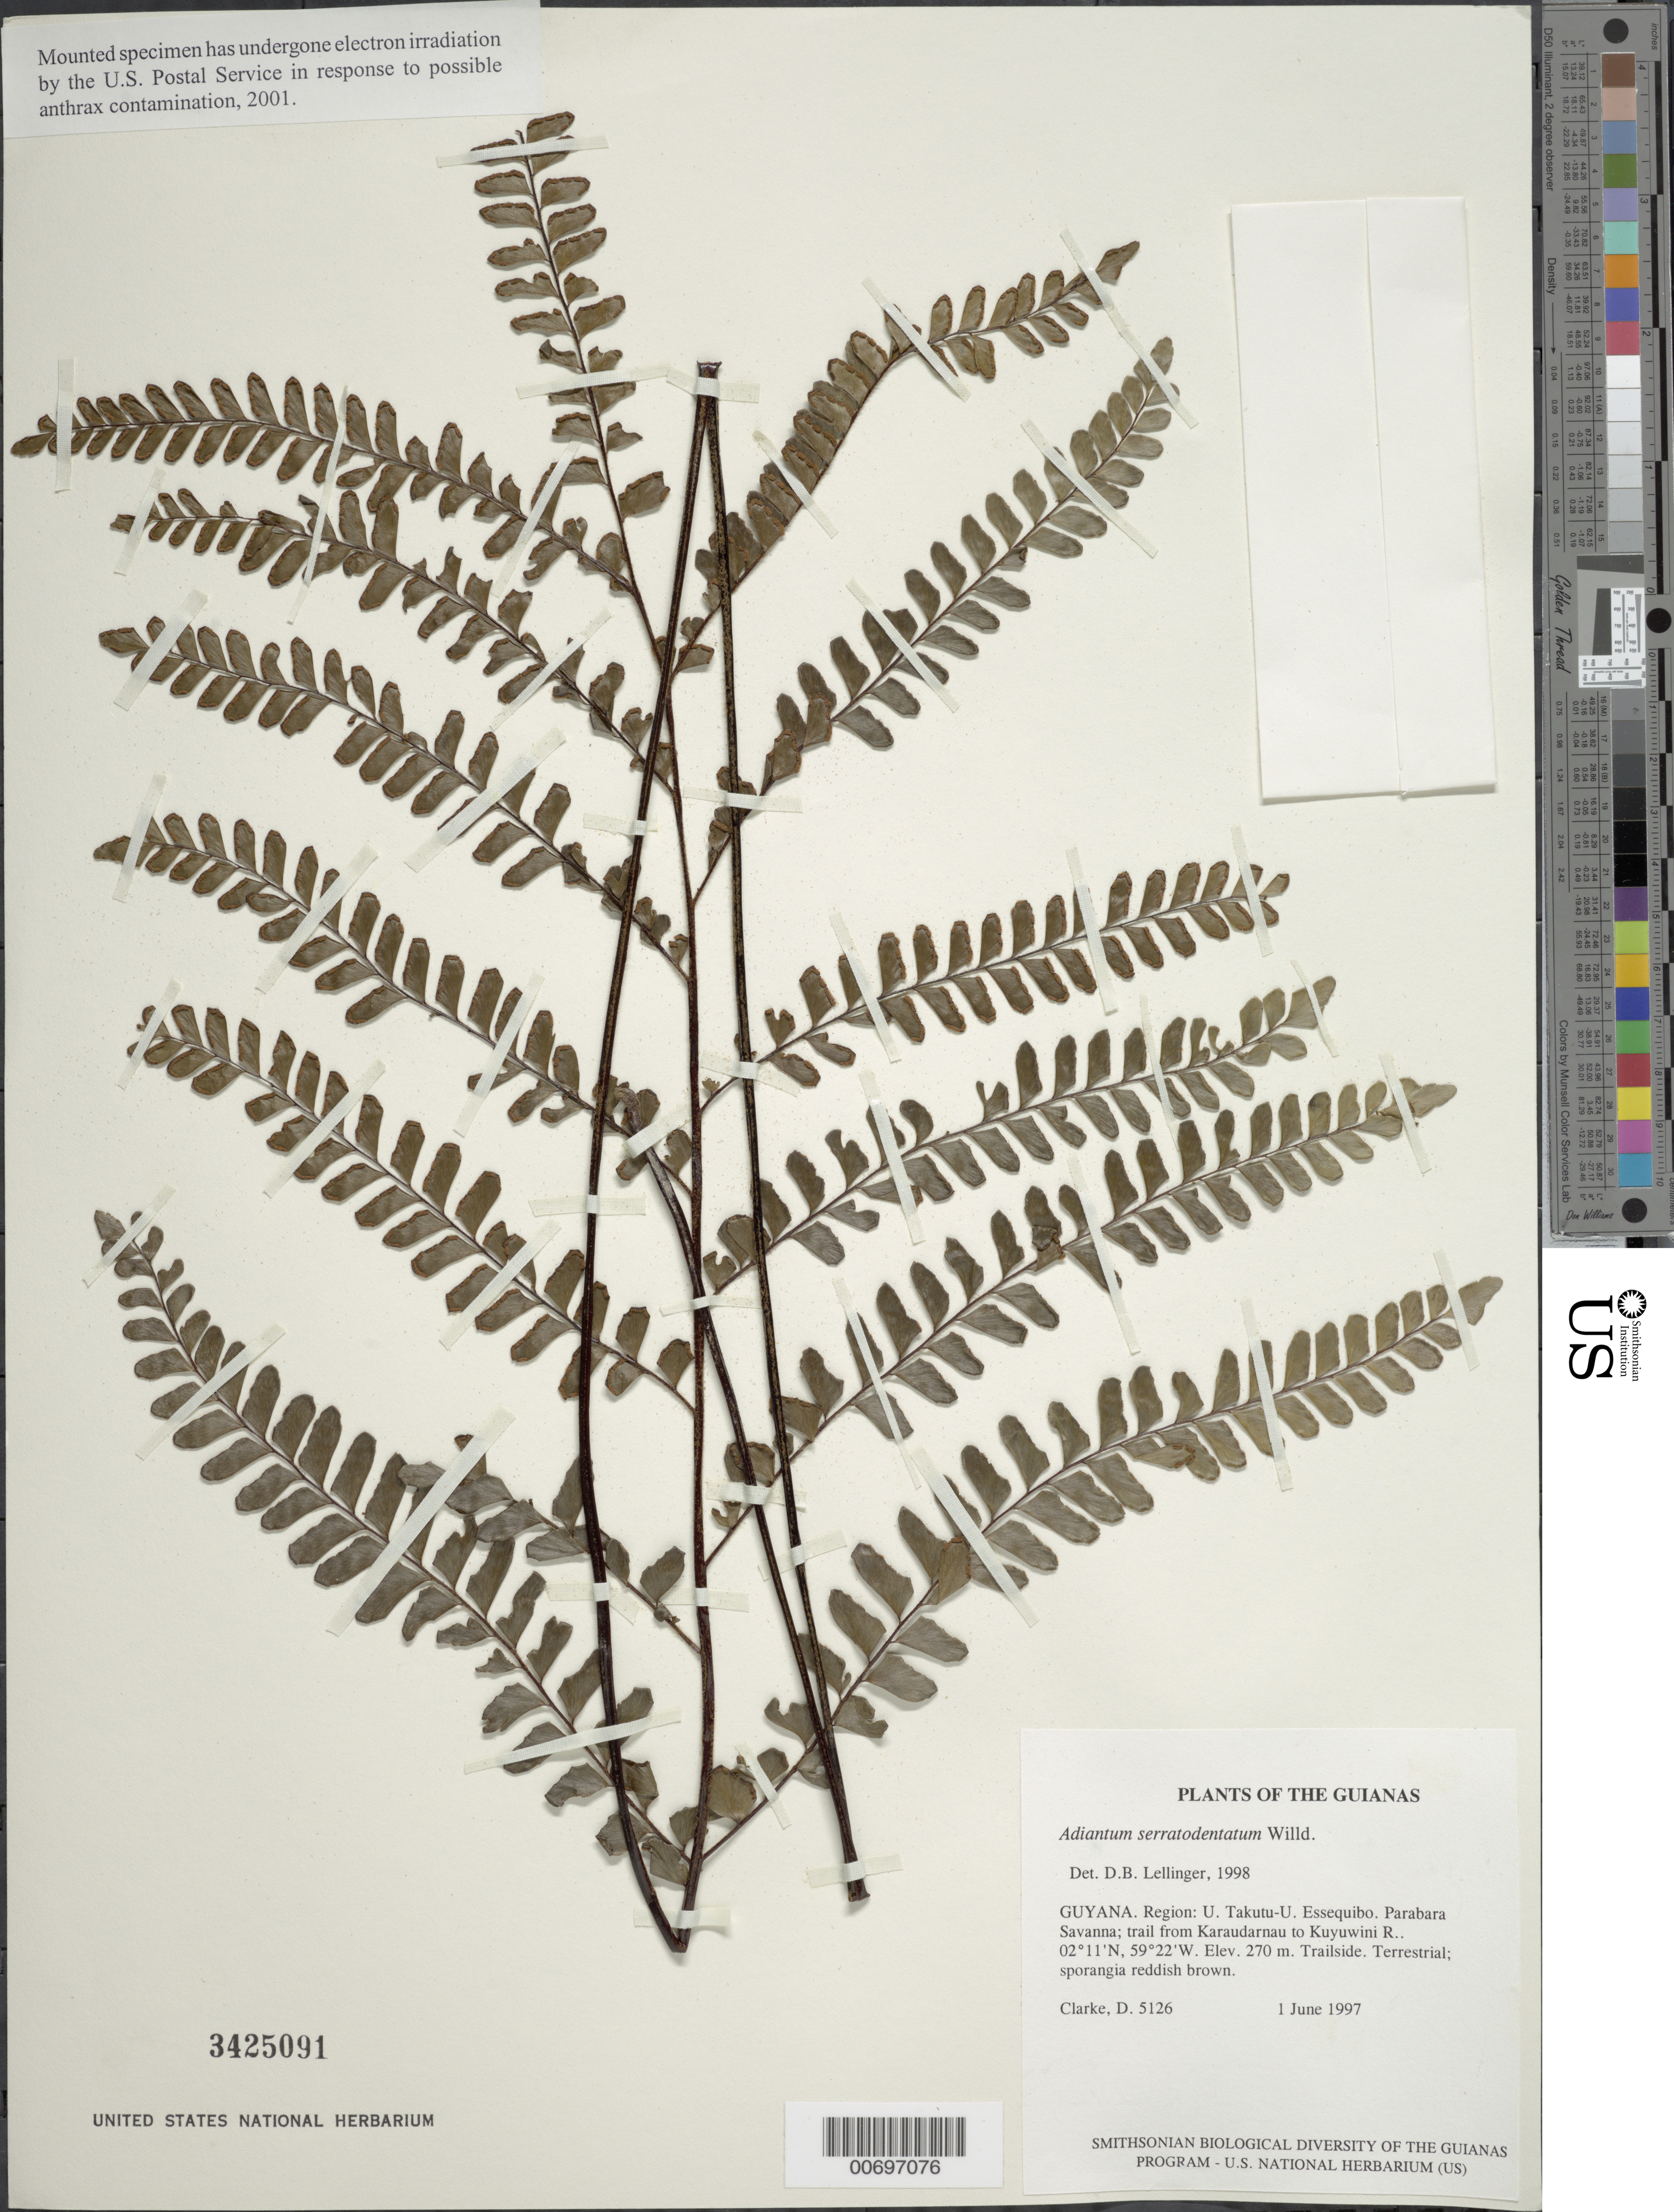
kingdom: Plantae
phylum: Tracheophyta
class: Polypodiopsida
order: Polypodiales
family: Pteridaceae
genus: Adiantum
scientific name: Adiantum serratodentatum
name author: Humb. & Bonpl. ex Willd.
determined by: Lellinger, David B., (BOT), Smithsonian Institution - National Museum of Natural History (UNITED STATES)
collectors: H. D. Clarke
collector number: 5126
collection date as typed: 1 June 1997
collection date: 1997-06-01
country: Guyana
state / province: U. Takutu-U. Essequibo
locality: Parabara Savanna; trail from Karaudarnau to Kuyuwini R.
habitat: Trailside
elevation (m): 270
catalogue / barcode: US 3425091